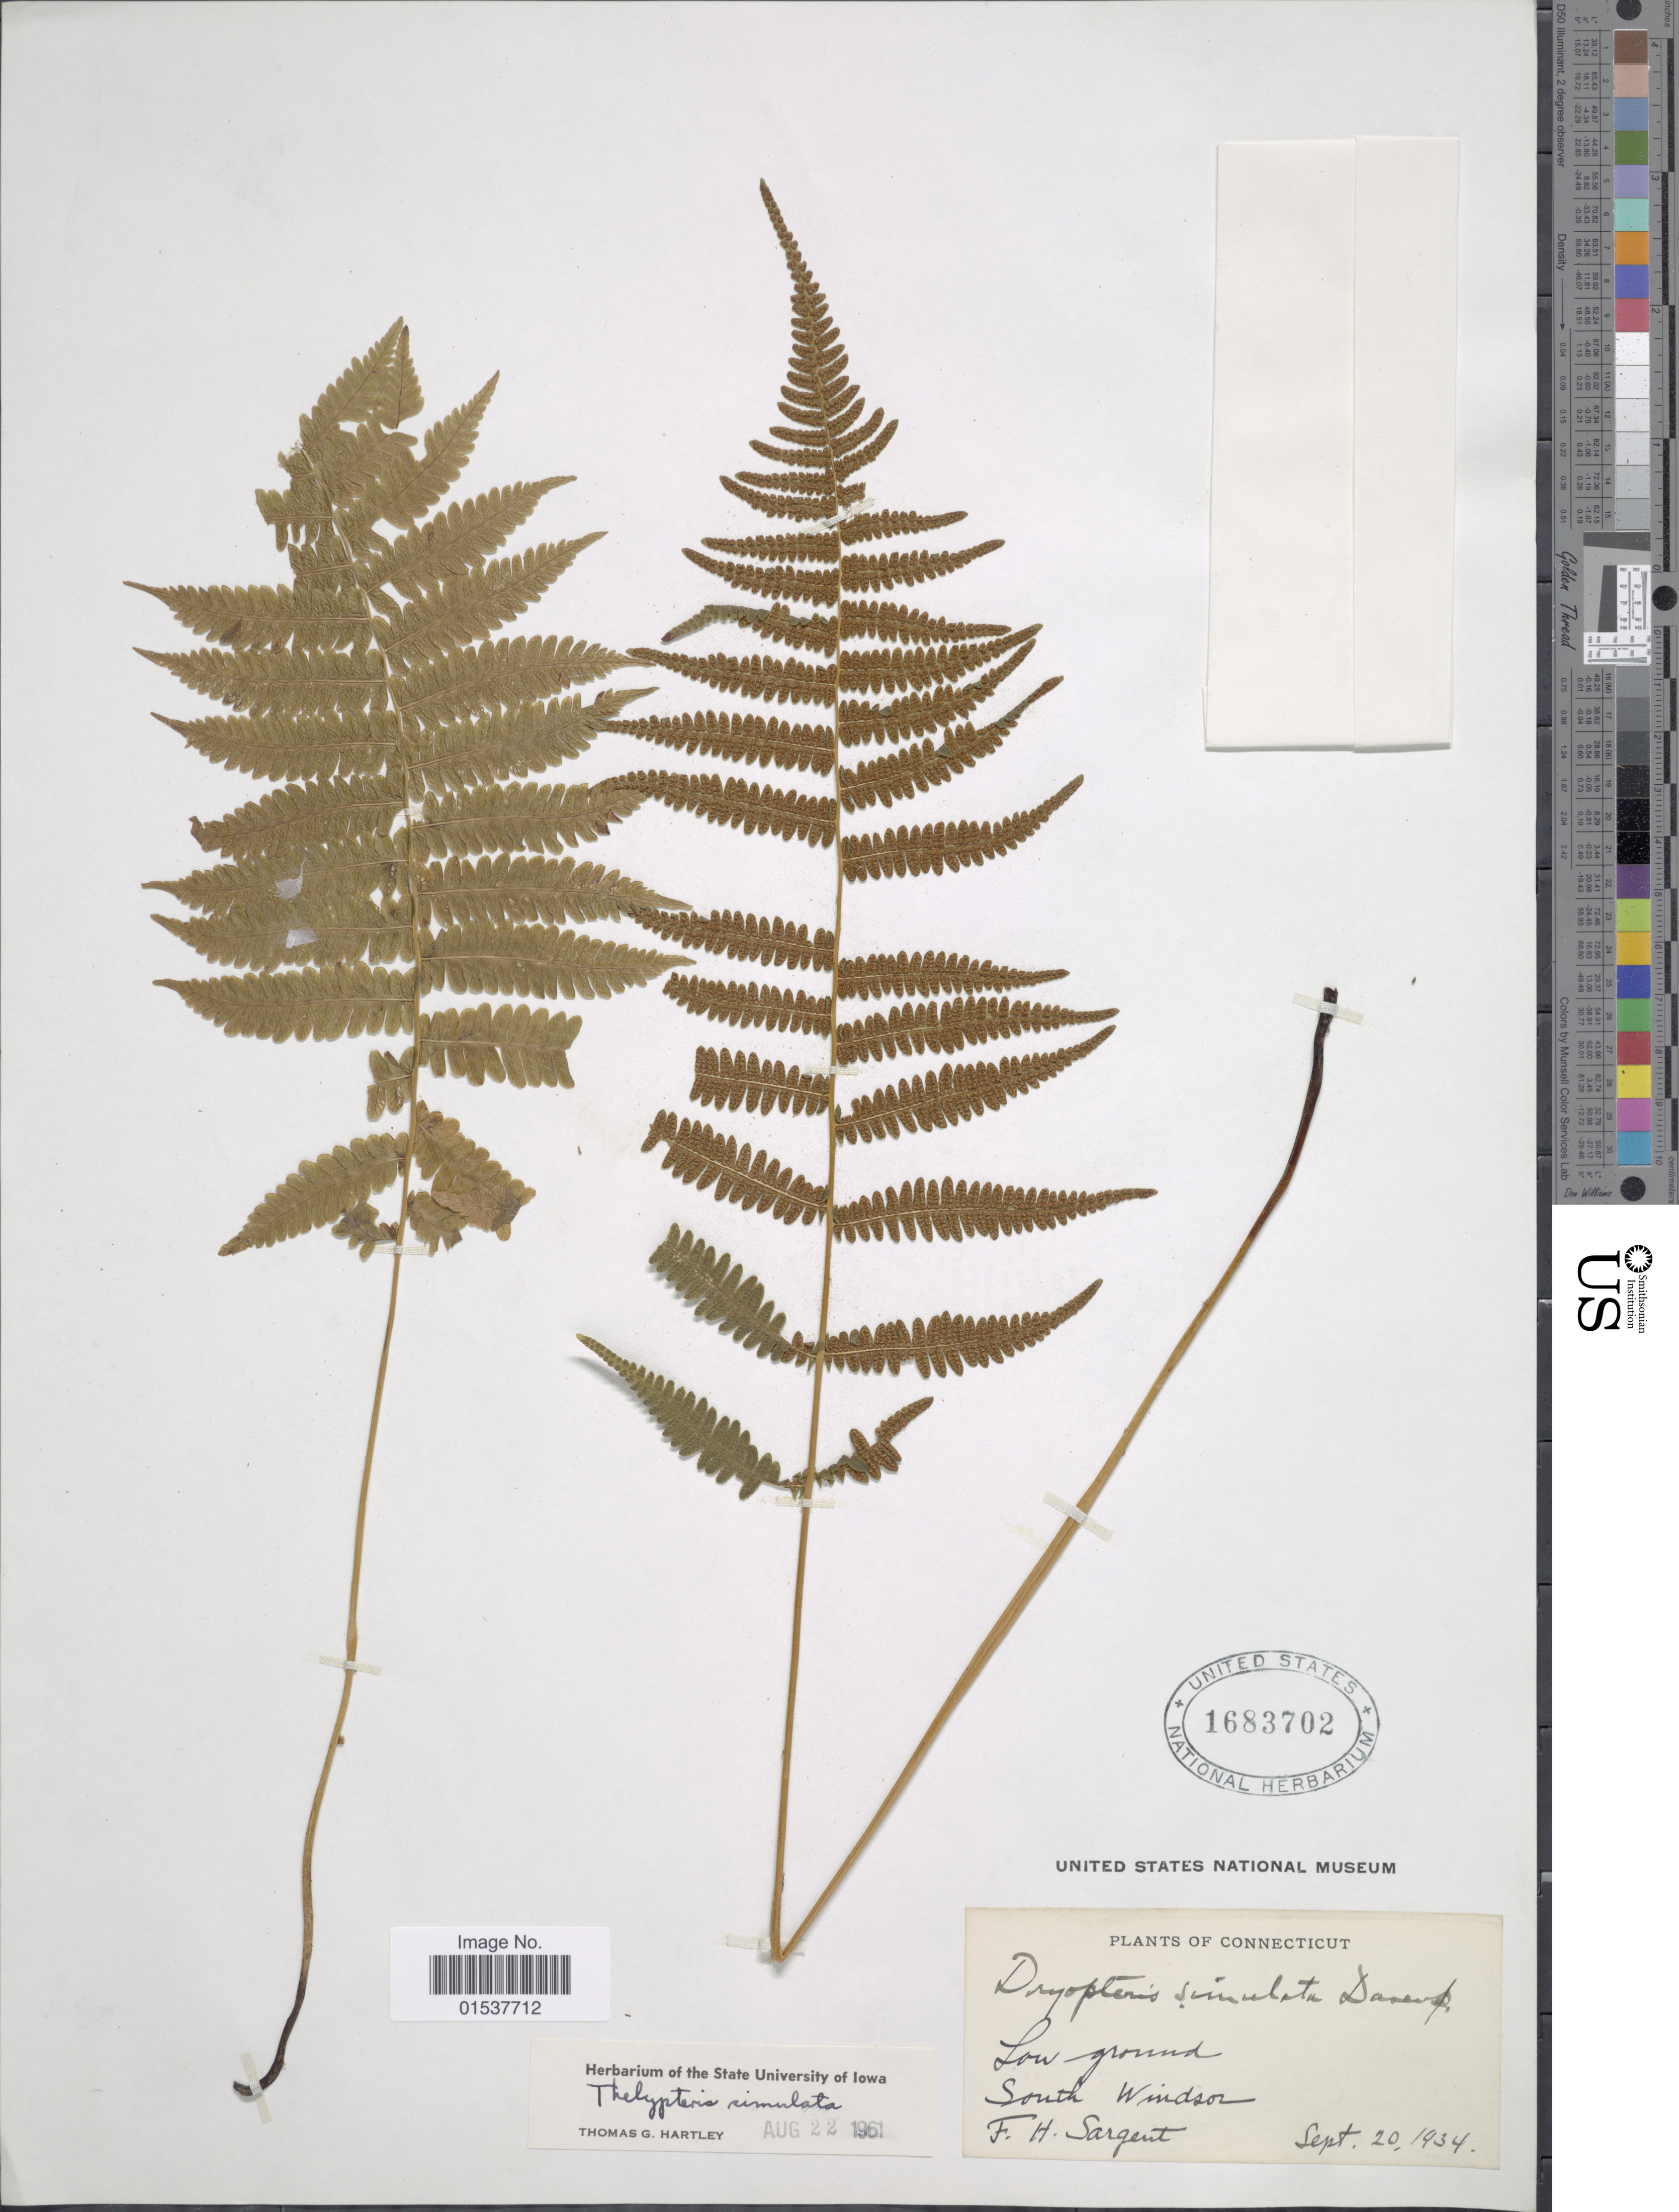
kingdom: Plantae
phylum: Tracheophyta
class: Polypodiopsida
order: Polypodiales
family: Thelypteridaceae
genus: Parathelypteris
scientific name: Parathelypteris simulata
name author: (Davenp.) Holttum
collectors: F. H. Sargent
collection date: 1934-09-20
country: United States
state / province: Connecticut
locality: Low ground, South Windsor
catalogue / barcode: US 1683702